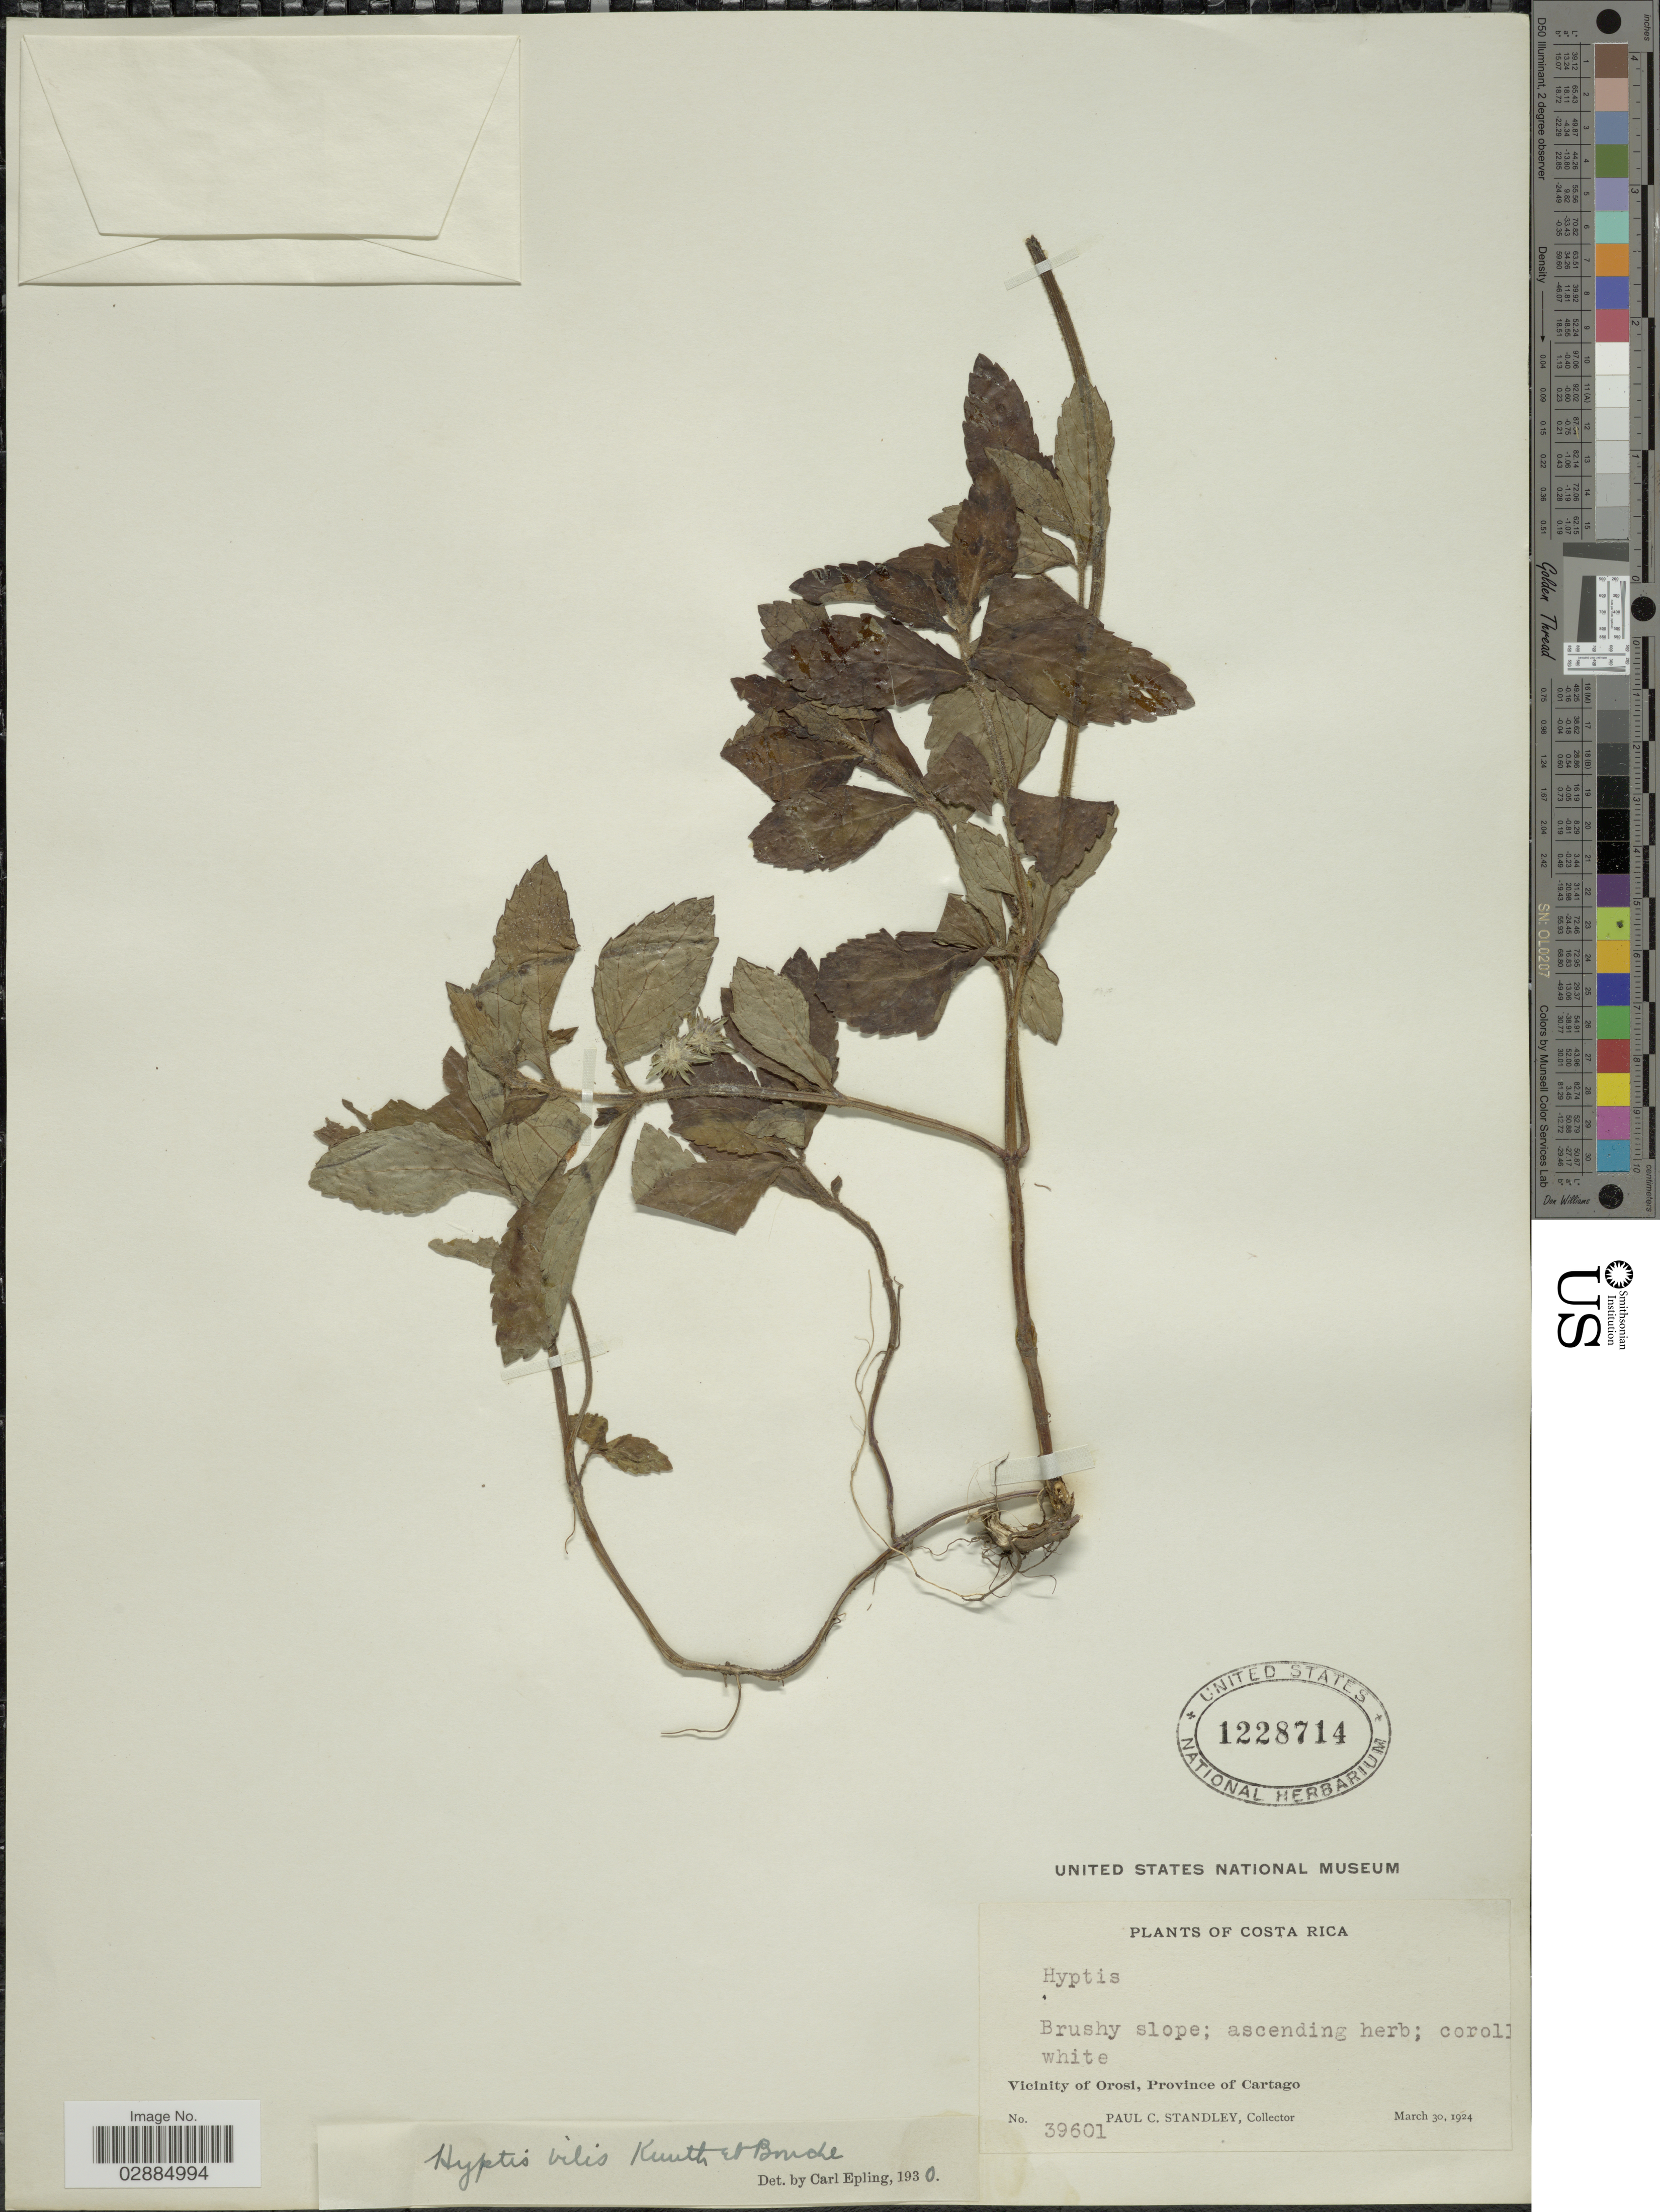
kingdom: Plantae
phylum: Tracheophyta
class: Magnoliopsida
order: Lamiales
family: Lamiaceae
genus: Hyptis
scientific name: Hyptis vilis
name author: Kunth & C.D. Bouché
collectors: P. C. Standley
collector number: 39601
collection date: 1924-03-30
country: Costa Rica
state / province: Cartago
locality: Vicinity of Orosi, Province of Cartago.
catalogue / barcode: US 1228714